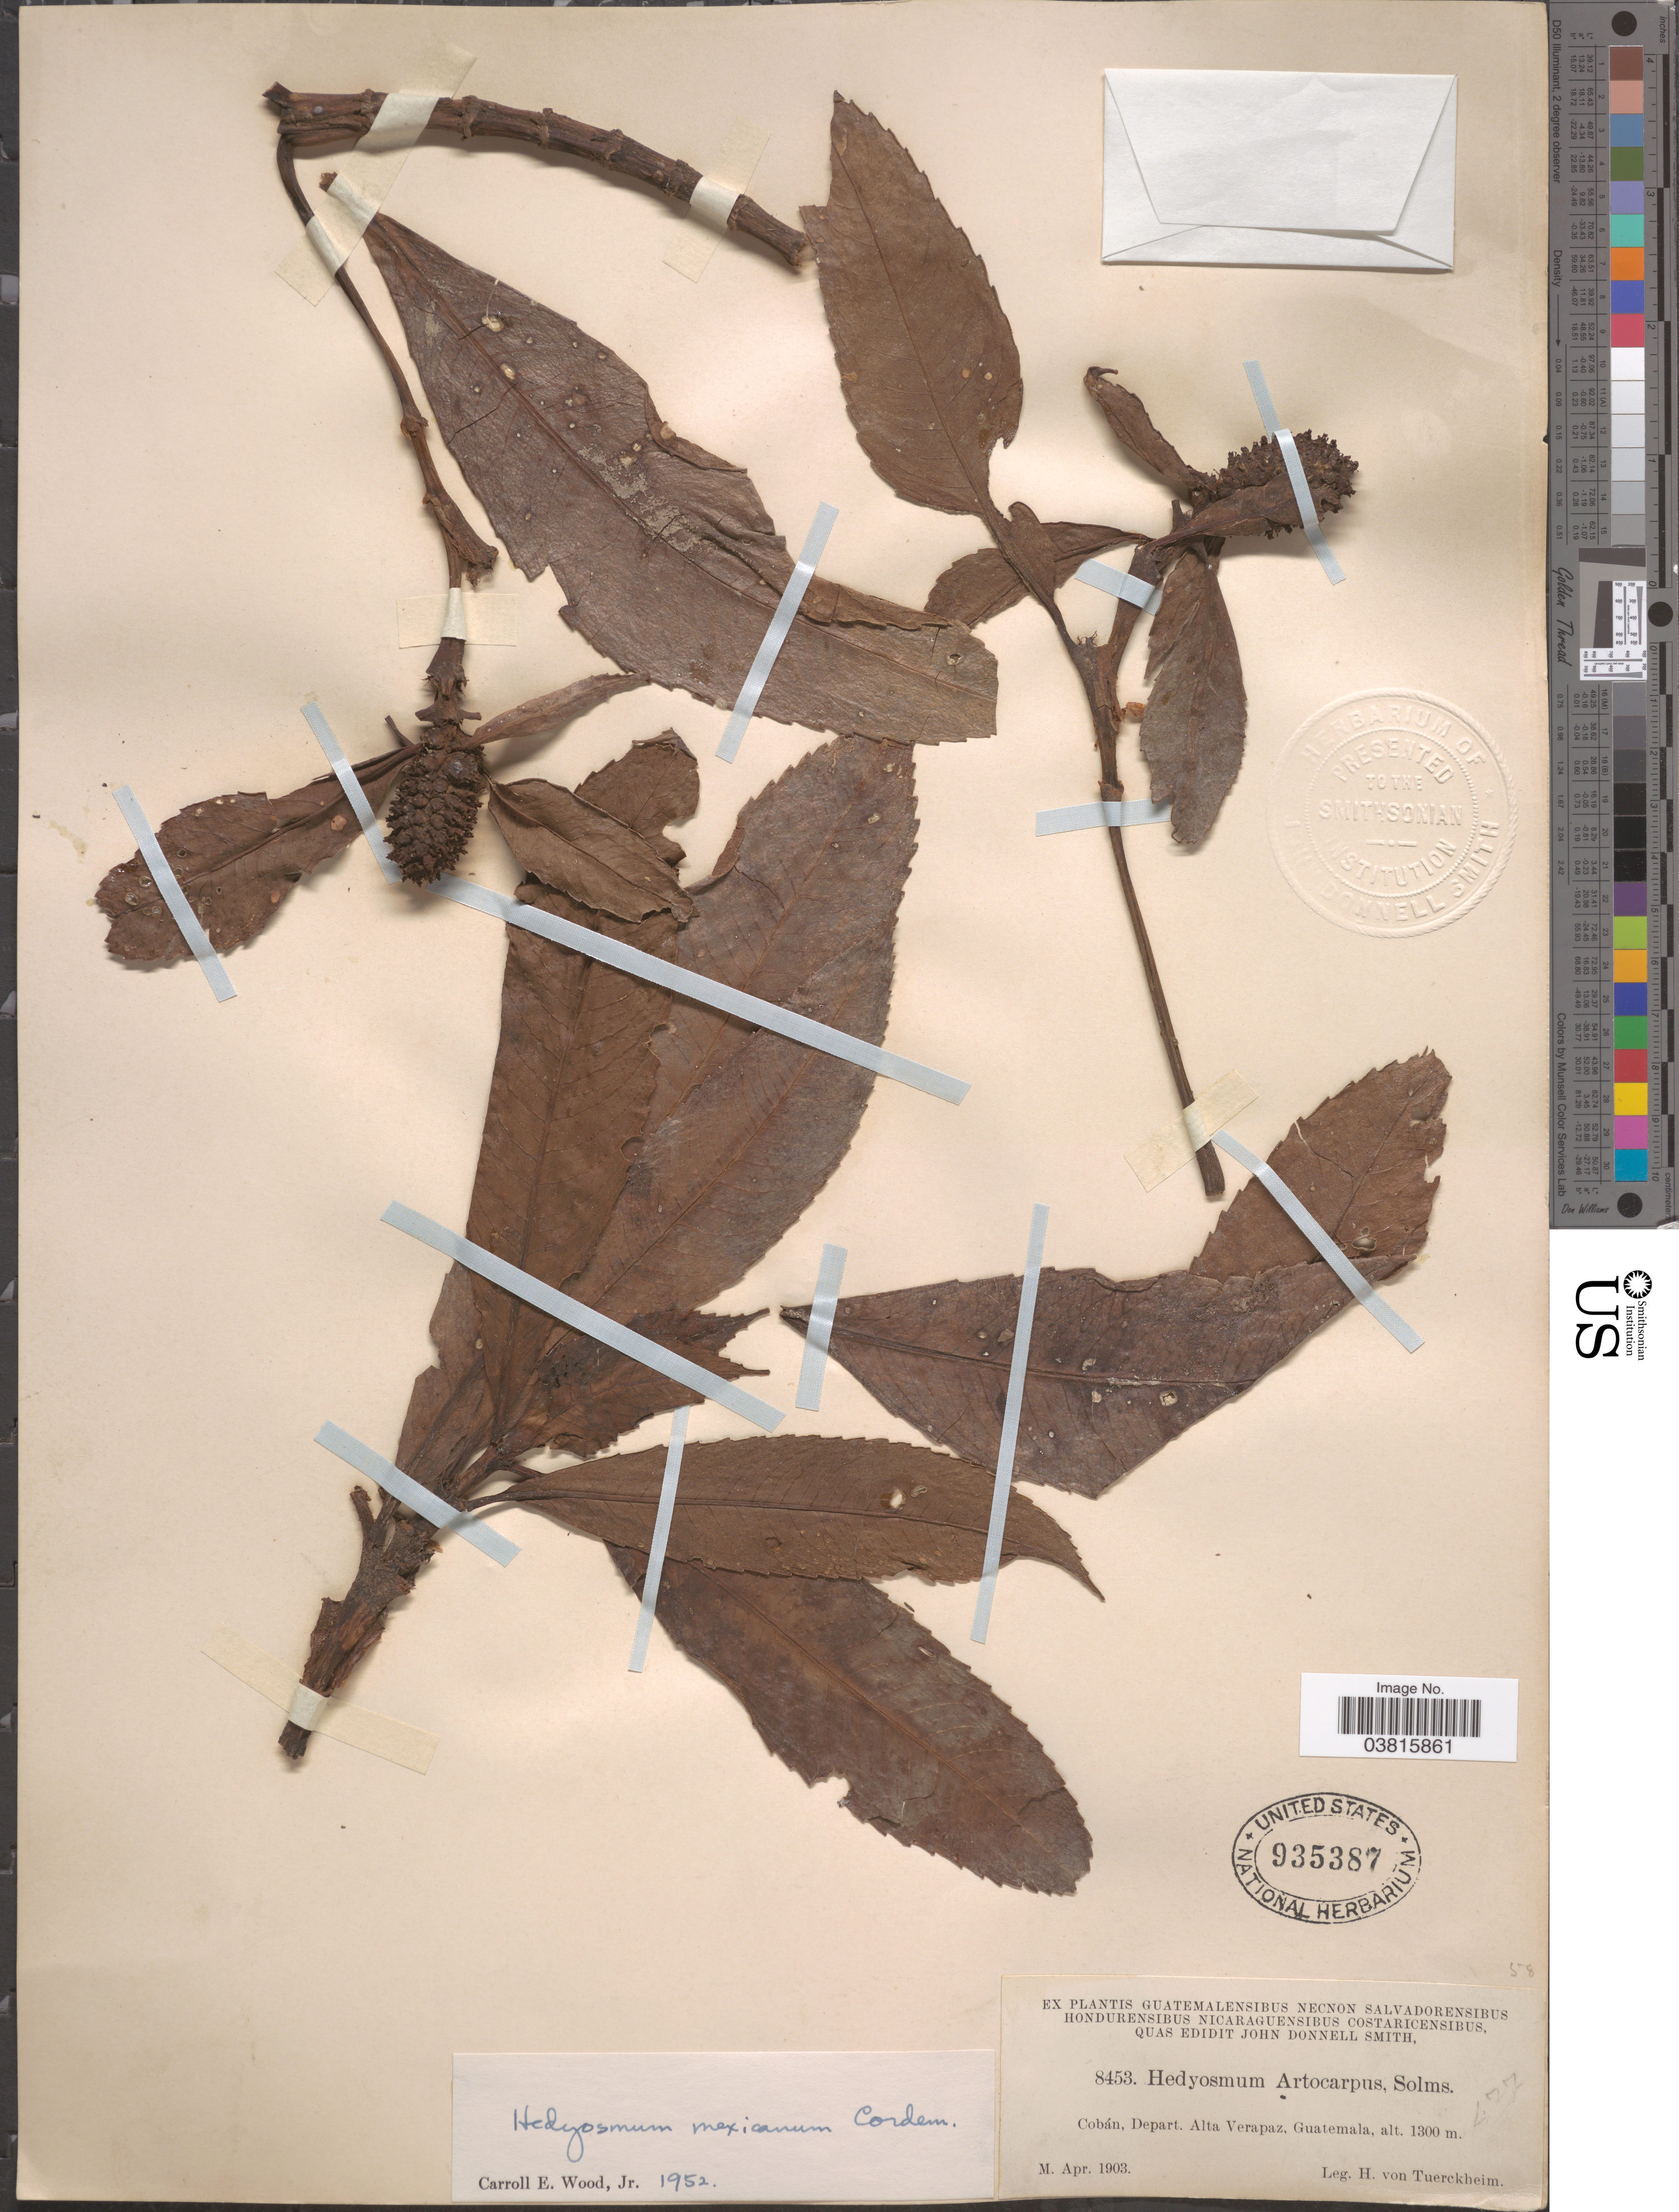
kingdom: Plantae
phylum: Tracheophyta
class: Magnoliopsida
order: Chloranthales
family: Chloranthaceae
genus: Hedyosmum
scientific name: Hedyosmum artocarpus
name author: Solms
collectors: H. von Türckheim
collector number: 8453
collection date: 1903-04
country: Guatemala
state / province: Alta Verapaz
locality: Cobán, Depart. Alta Verapaz.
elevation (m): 1300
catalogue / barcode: US 935387